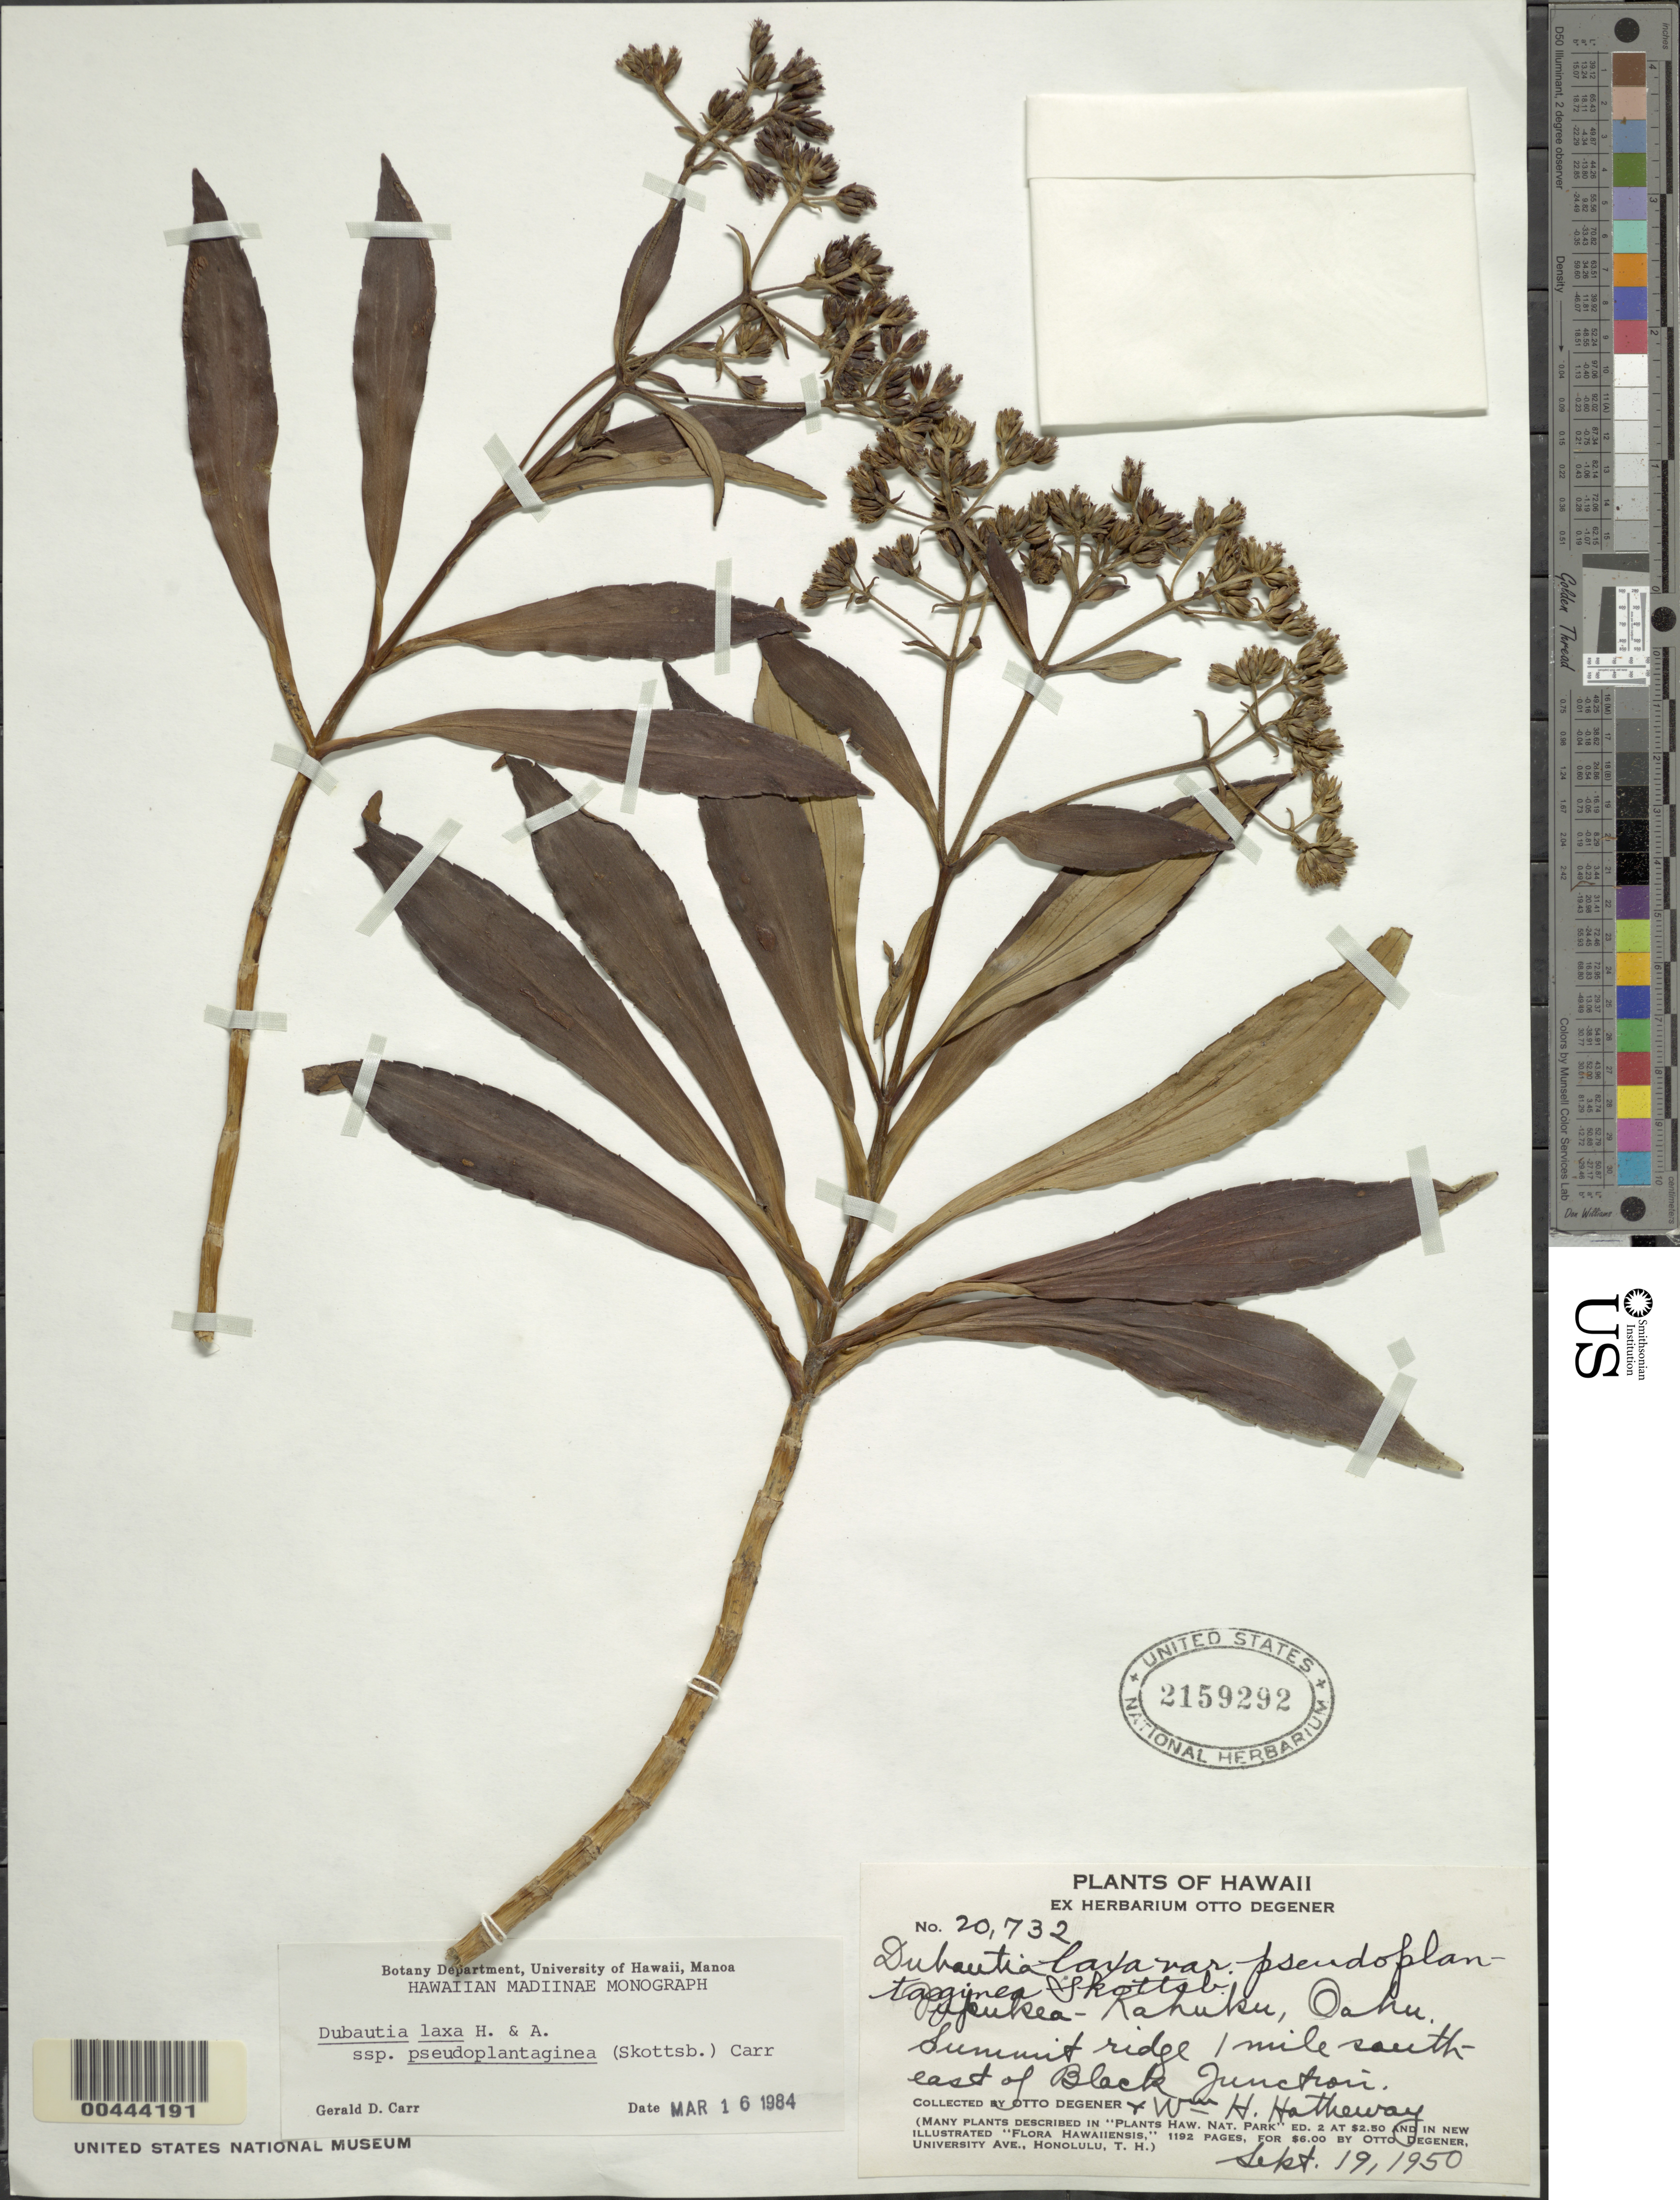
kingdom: Plantae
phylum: Tracheophyta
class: Magnoliopsida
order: Asterales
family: Asteraceae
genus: Dubautia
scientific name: Dubautia laxa subsp. pseudoplantaginea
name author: (Skottsb.) G.D. Carr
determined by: Carr, G. D.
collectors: O. Degener & W. H. Hatheway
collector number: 20732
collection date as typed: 19 Sep 1950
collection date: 1950-09-19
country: United States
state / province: Hawaii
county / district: Honolulu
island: Oahu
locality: Pupukea-Kahuku, summit ridge 1 mi SE of Black Junction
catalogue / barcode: US 2159292